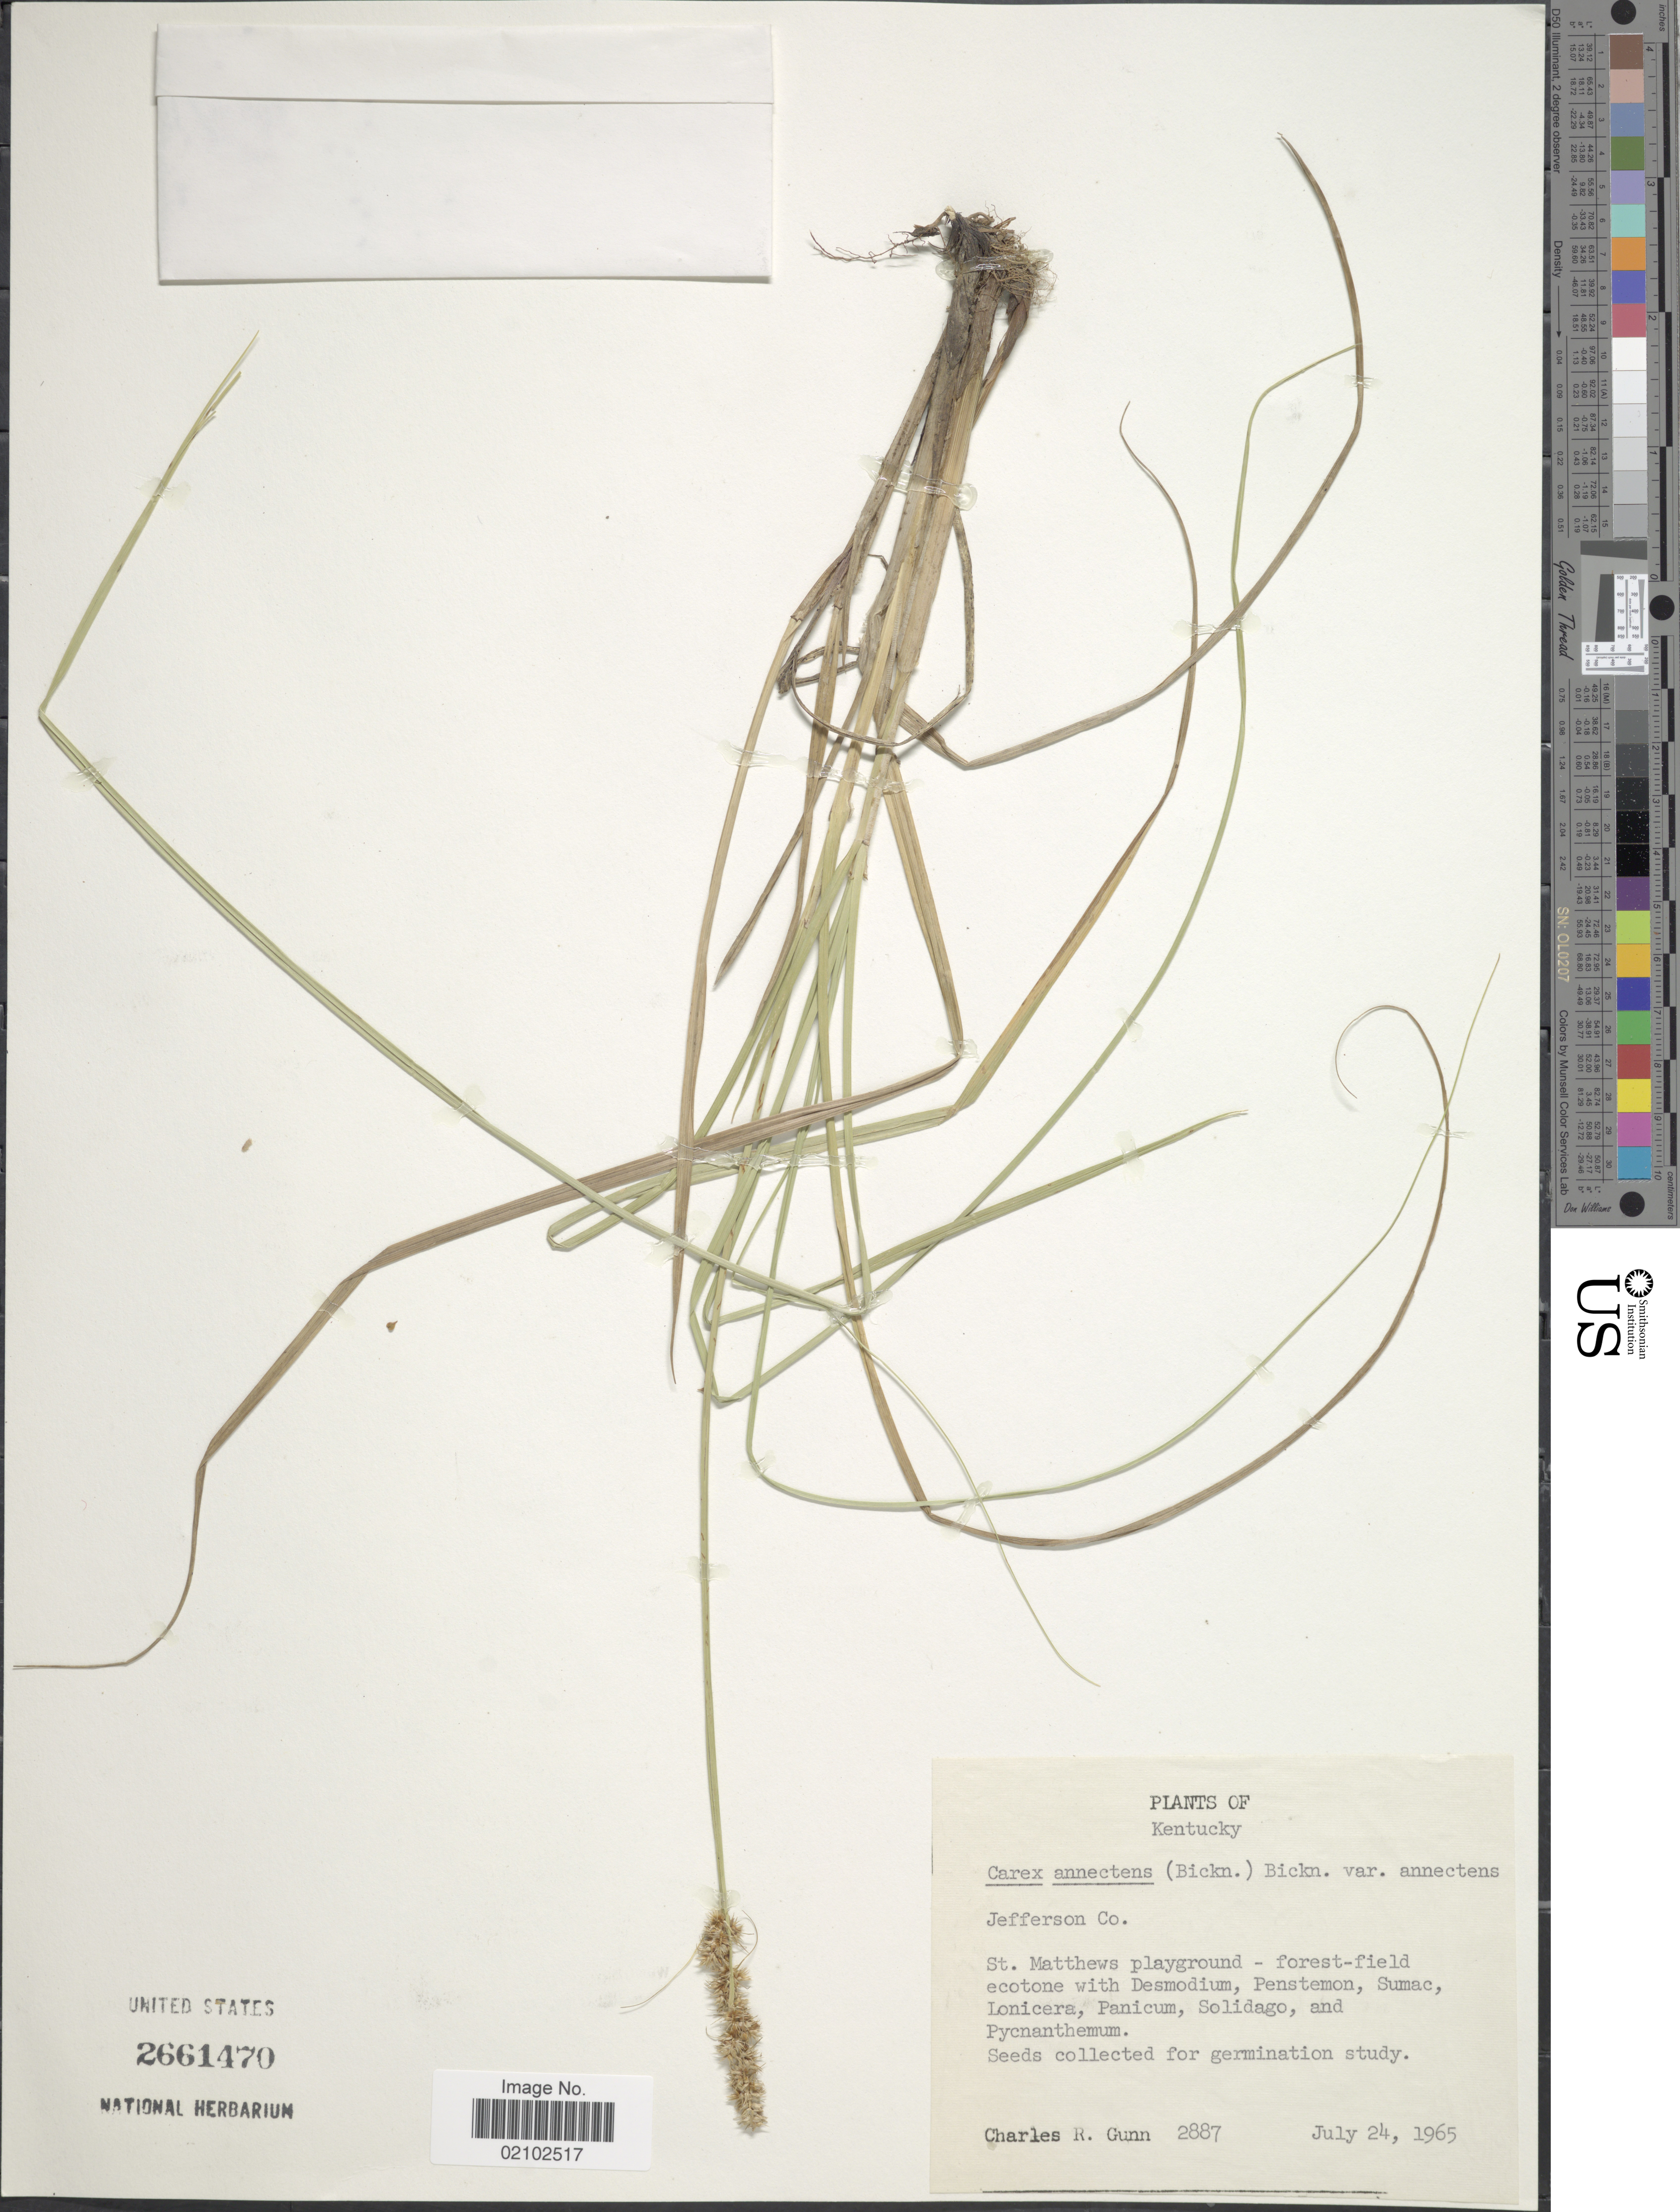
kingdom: Plantae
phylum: Tracheophyta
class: Liliopsida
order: Poales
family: Cyperaceae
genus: Carex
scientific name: Carex annectens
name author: (E.P. Bicknell) E.P. Bicknell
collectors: C. R. Gunn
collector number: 2887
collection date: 1965-07-24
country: United States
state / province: Kentucky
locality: Jefferson Co. St Matthews playground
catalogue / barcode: US 2661470